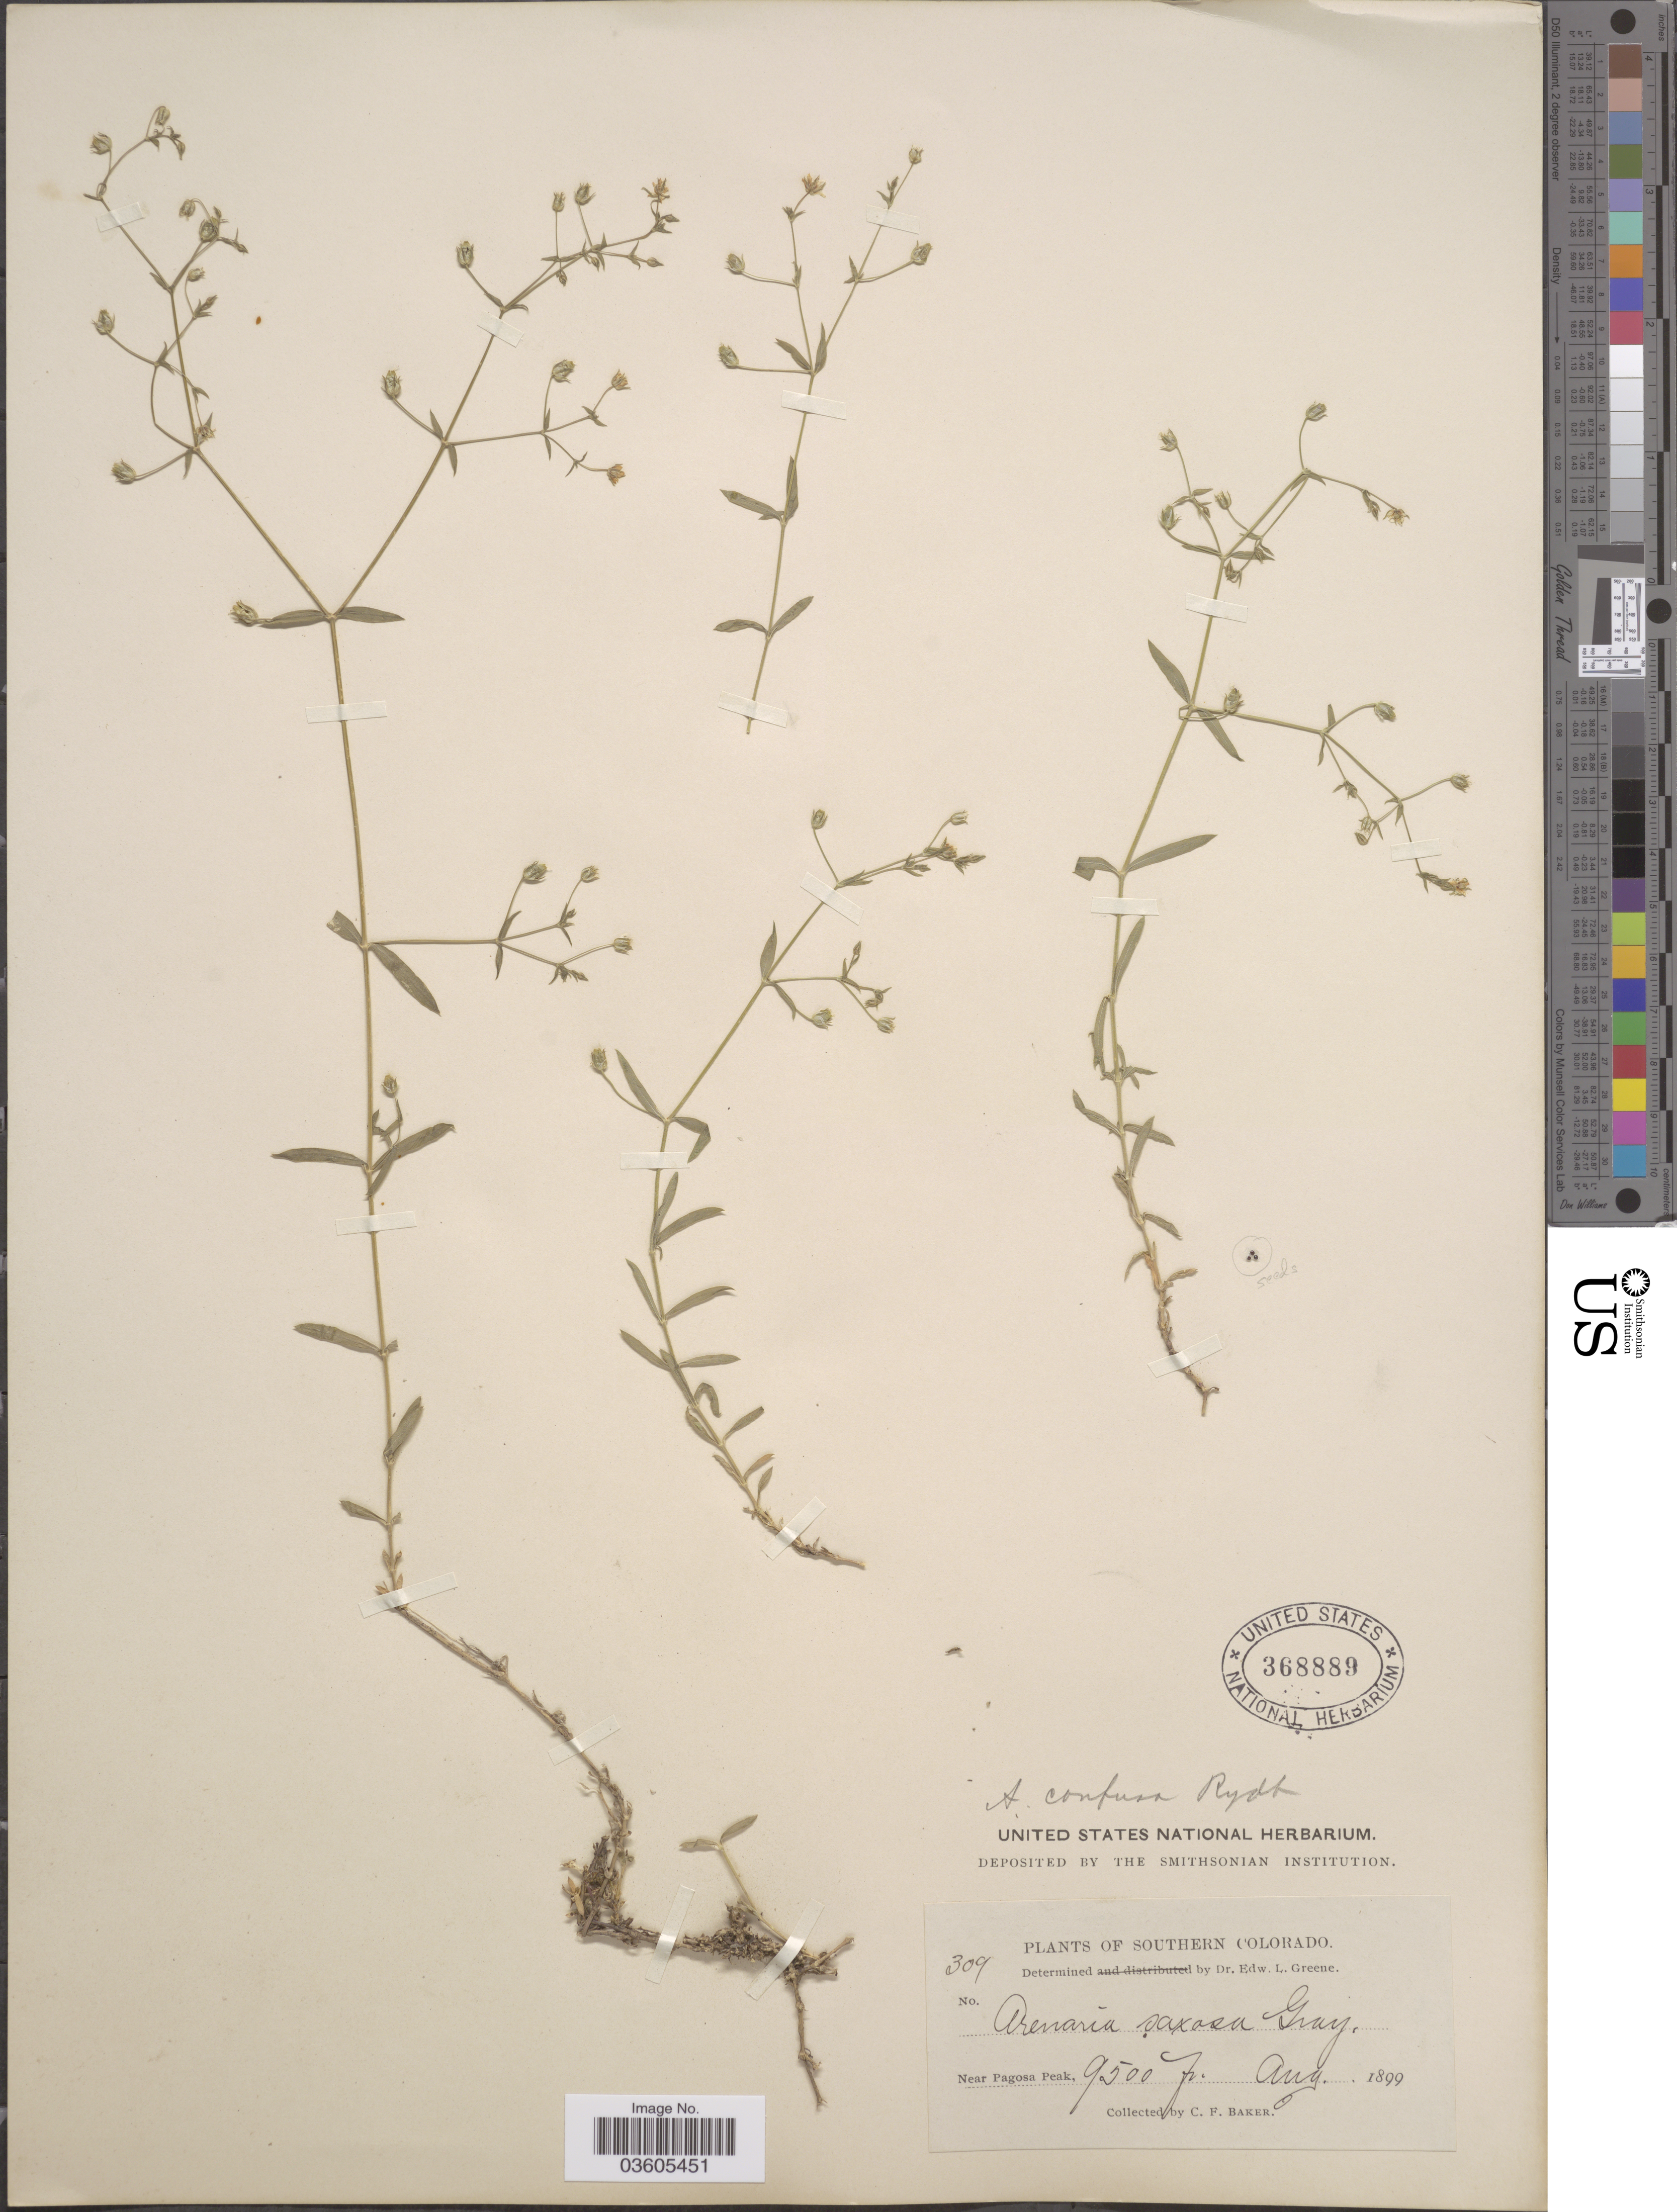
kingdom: Plantae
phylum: Tracheophyta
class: Magnoliopsida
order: Caryophyllales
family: Caryophyllaceae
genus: Arenaria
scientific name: Arenaria confusa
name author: Rydb.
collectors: C. F. Baker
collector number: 309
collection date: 1899-08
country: United States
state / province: Colorado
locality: Southern Colorado. Near Pagosa Peak.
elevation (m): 2896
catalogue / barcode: US 368889